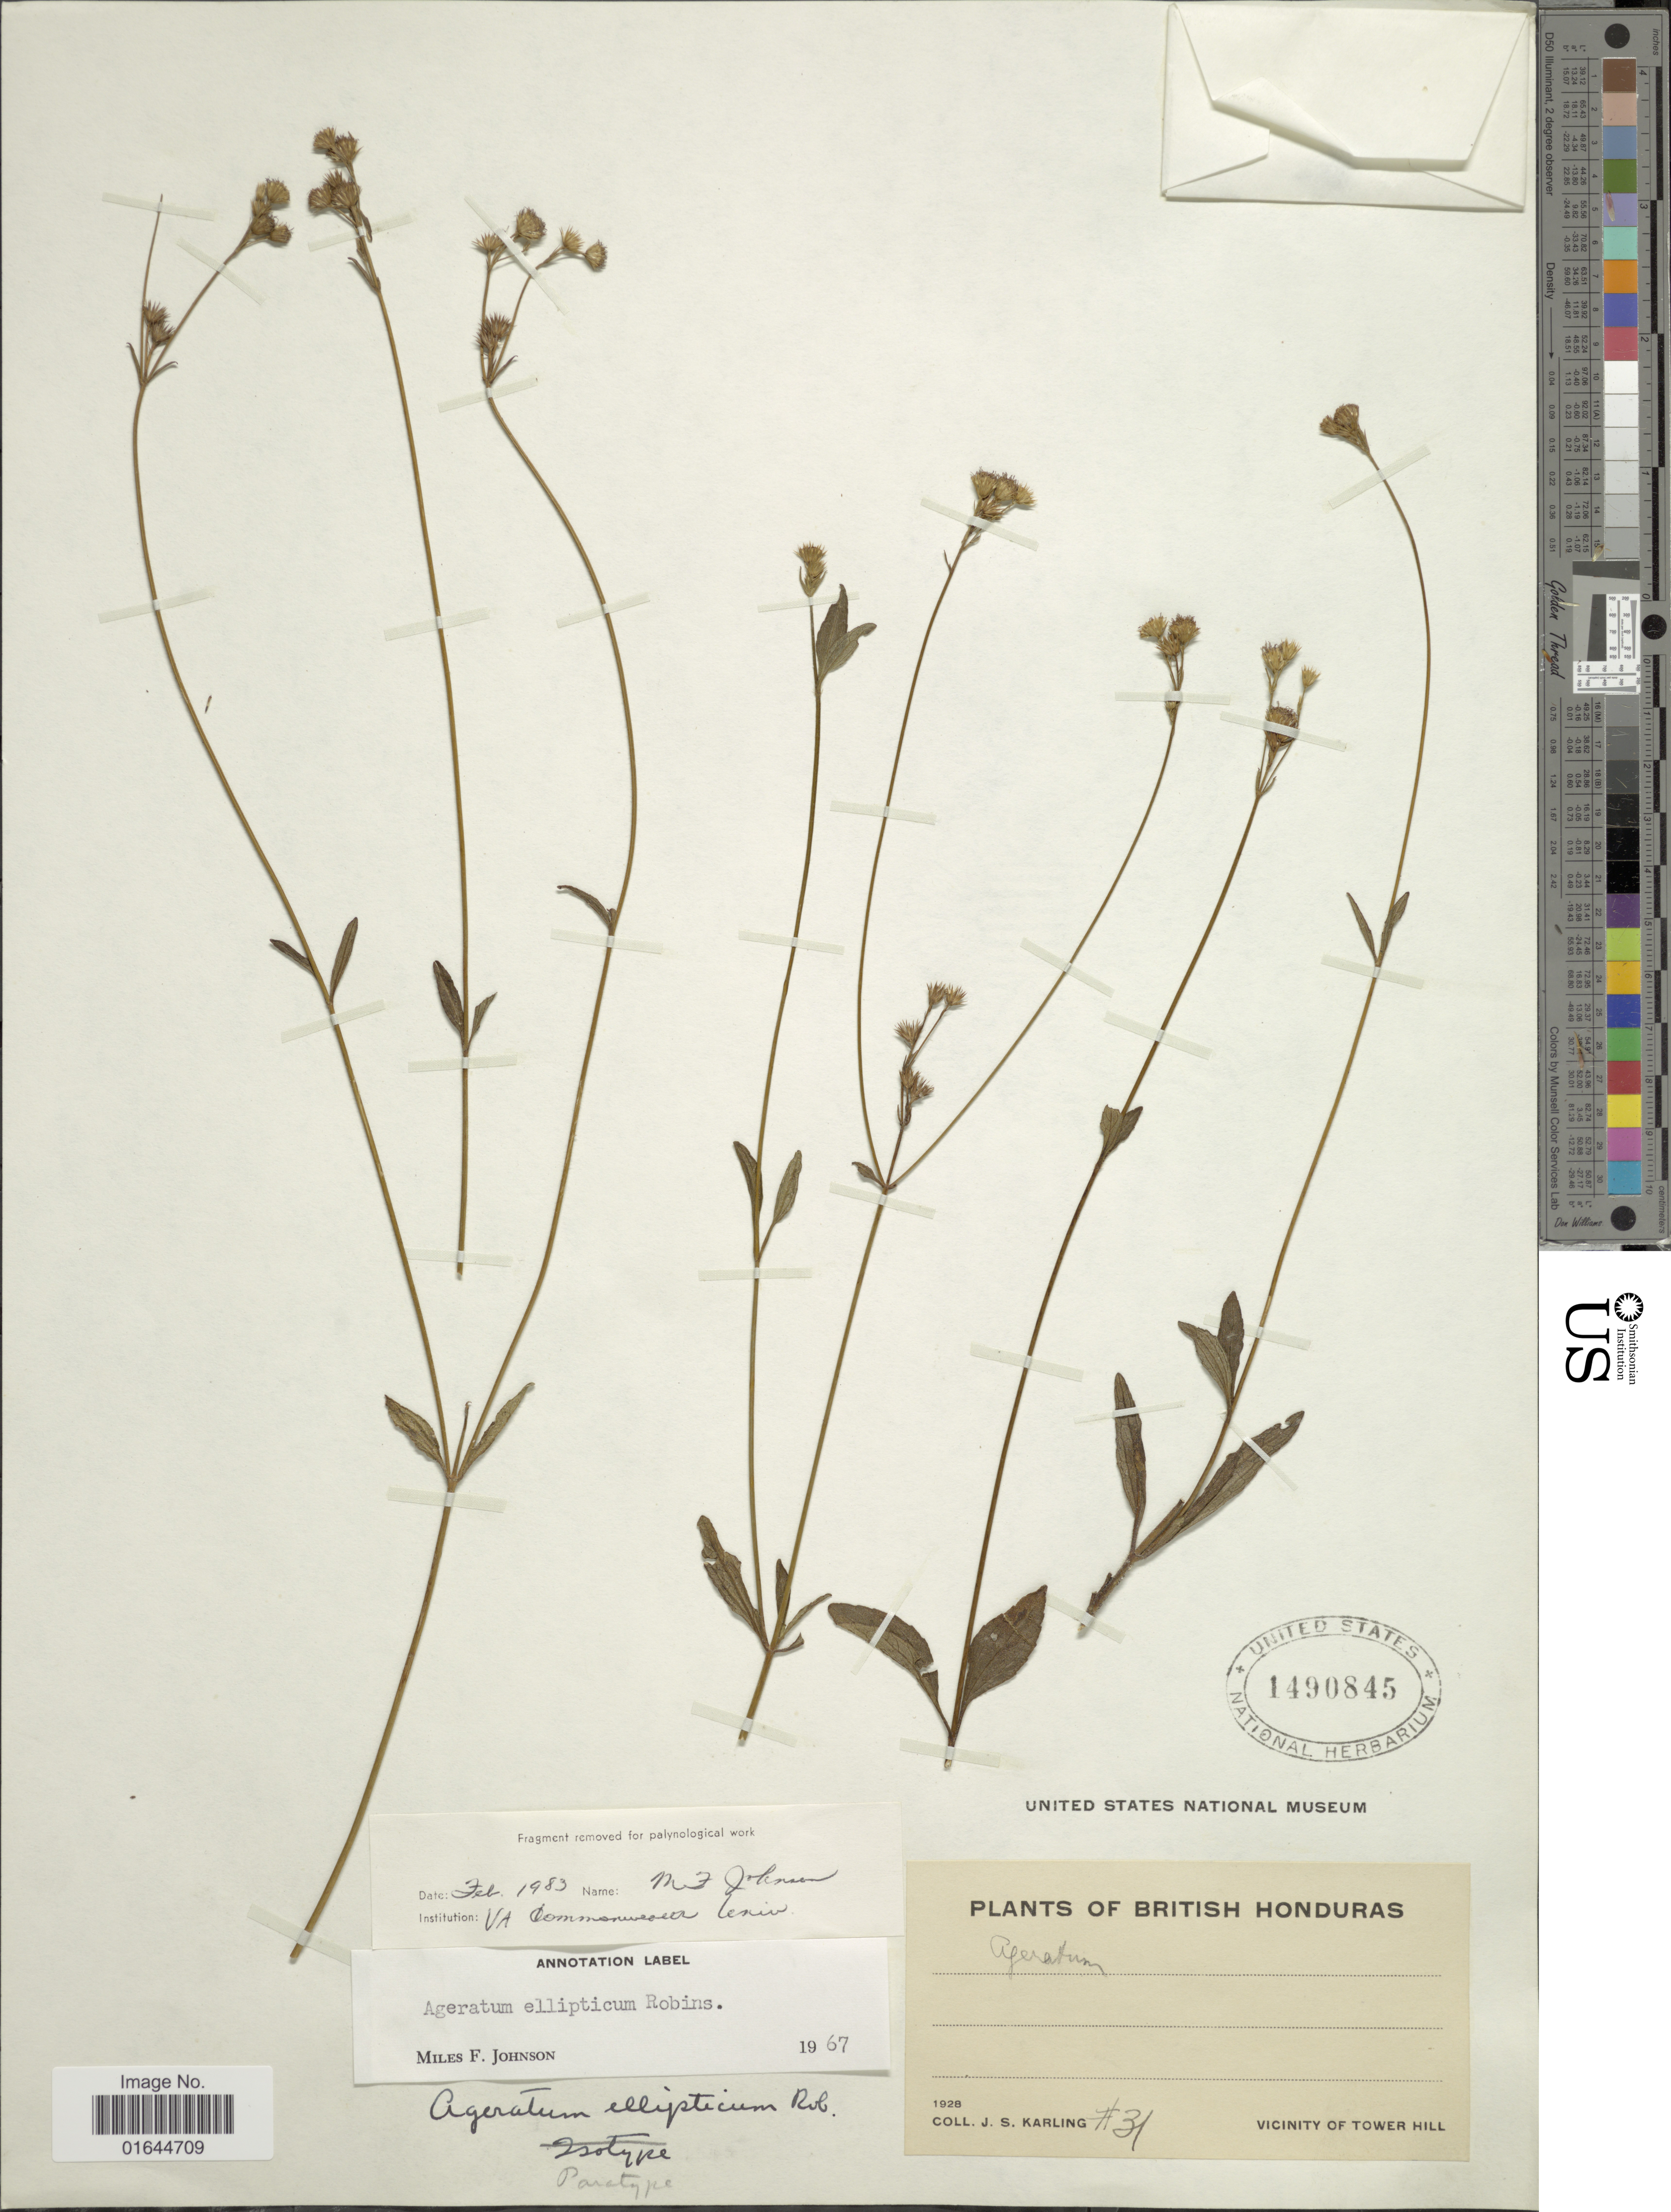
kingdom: Plantae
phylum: Tracheophyta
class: Magnoliopsida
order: Asterales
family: Asteraceae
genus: Ageratum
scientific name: Ageratum ellipticum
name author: B.L. Rob.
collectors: J. Karling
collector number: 31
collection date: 1928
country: Belize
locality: British Honduras, Vicinity of Tower HIll.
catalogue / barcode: US 1490845